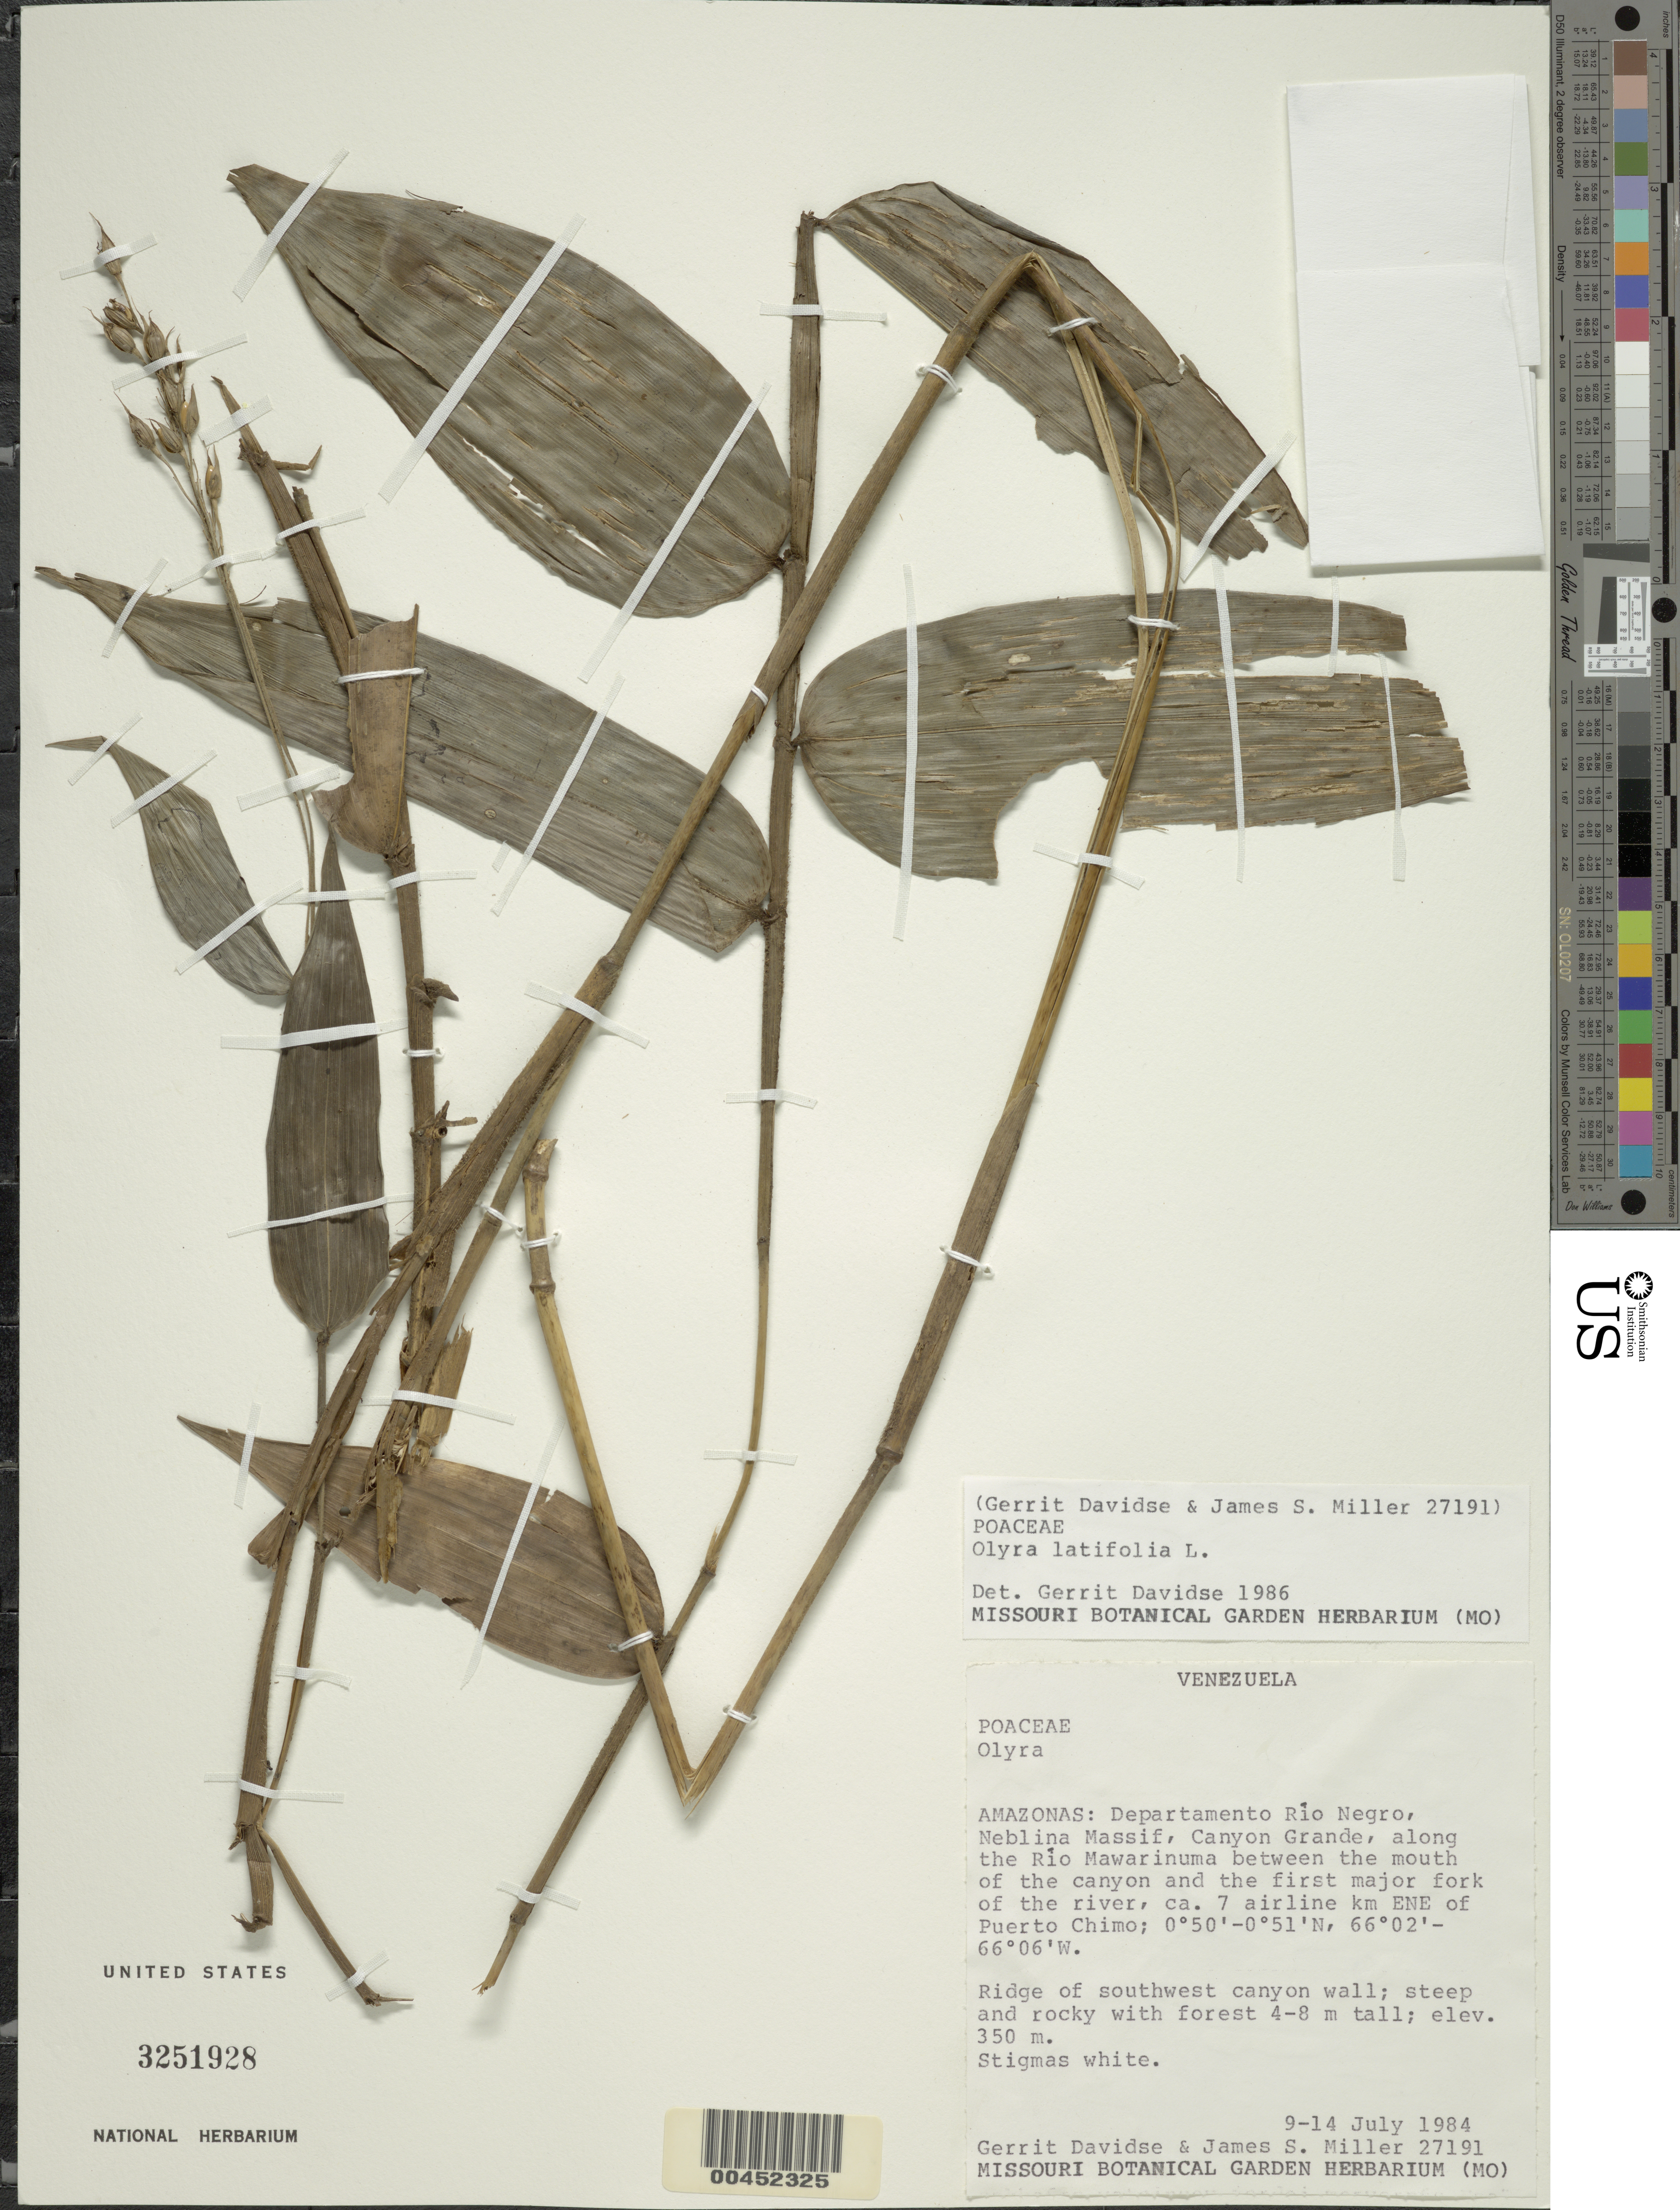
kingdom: Plantae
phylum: Tracheophyta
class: Liliopsida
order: Poales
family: Poaceae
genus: Olyra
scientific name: Olyra latifolia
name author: L.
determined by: Davidse, Gerrit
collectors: G. Davidse & J. S. Miller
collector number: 27191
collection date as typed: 09 Jul 1984 to 14 Jul 1984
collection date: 1984-07-09/1984-07-14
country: Venezuela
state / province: Amazonas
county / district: Rio Negro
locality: Neblina massif, canyon grande, along rio mawarinuma between mouth of the canyon and 1st major fork of river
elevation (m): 350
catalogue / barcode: US 3251928